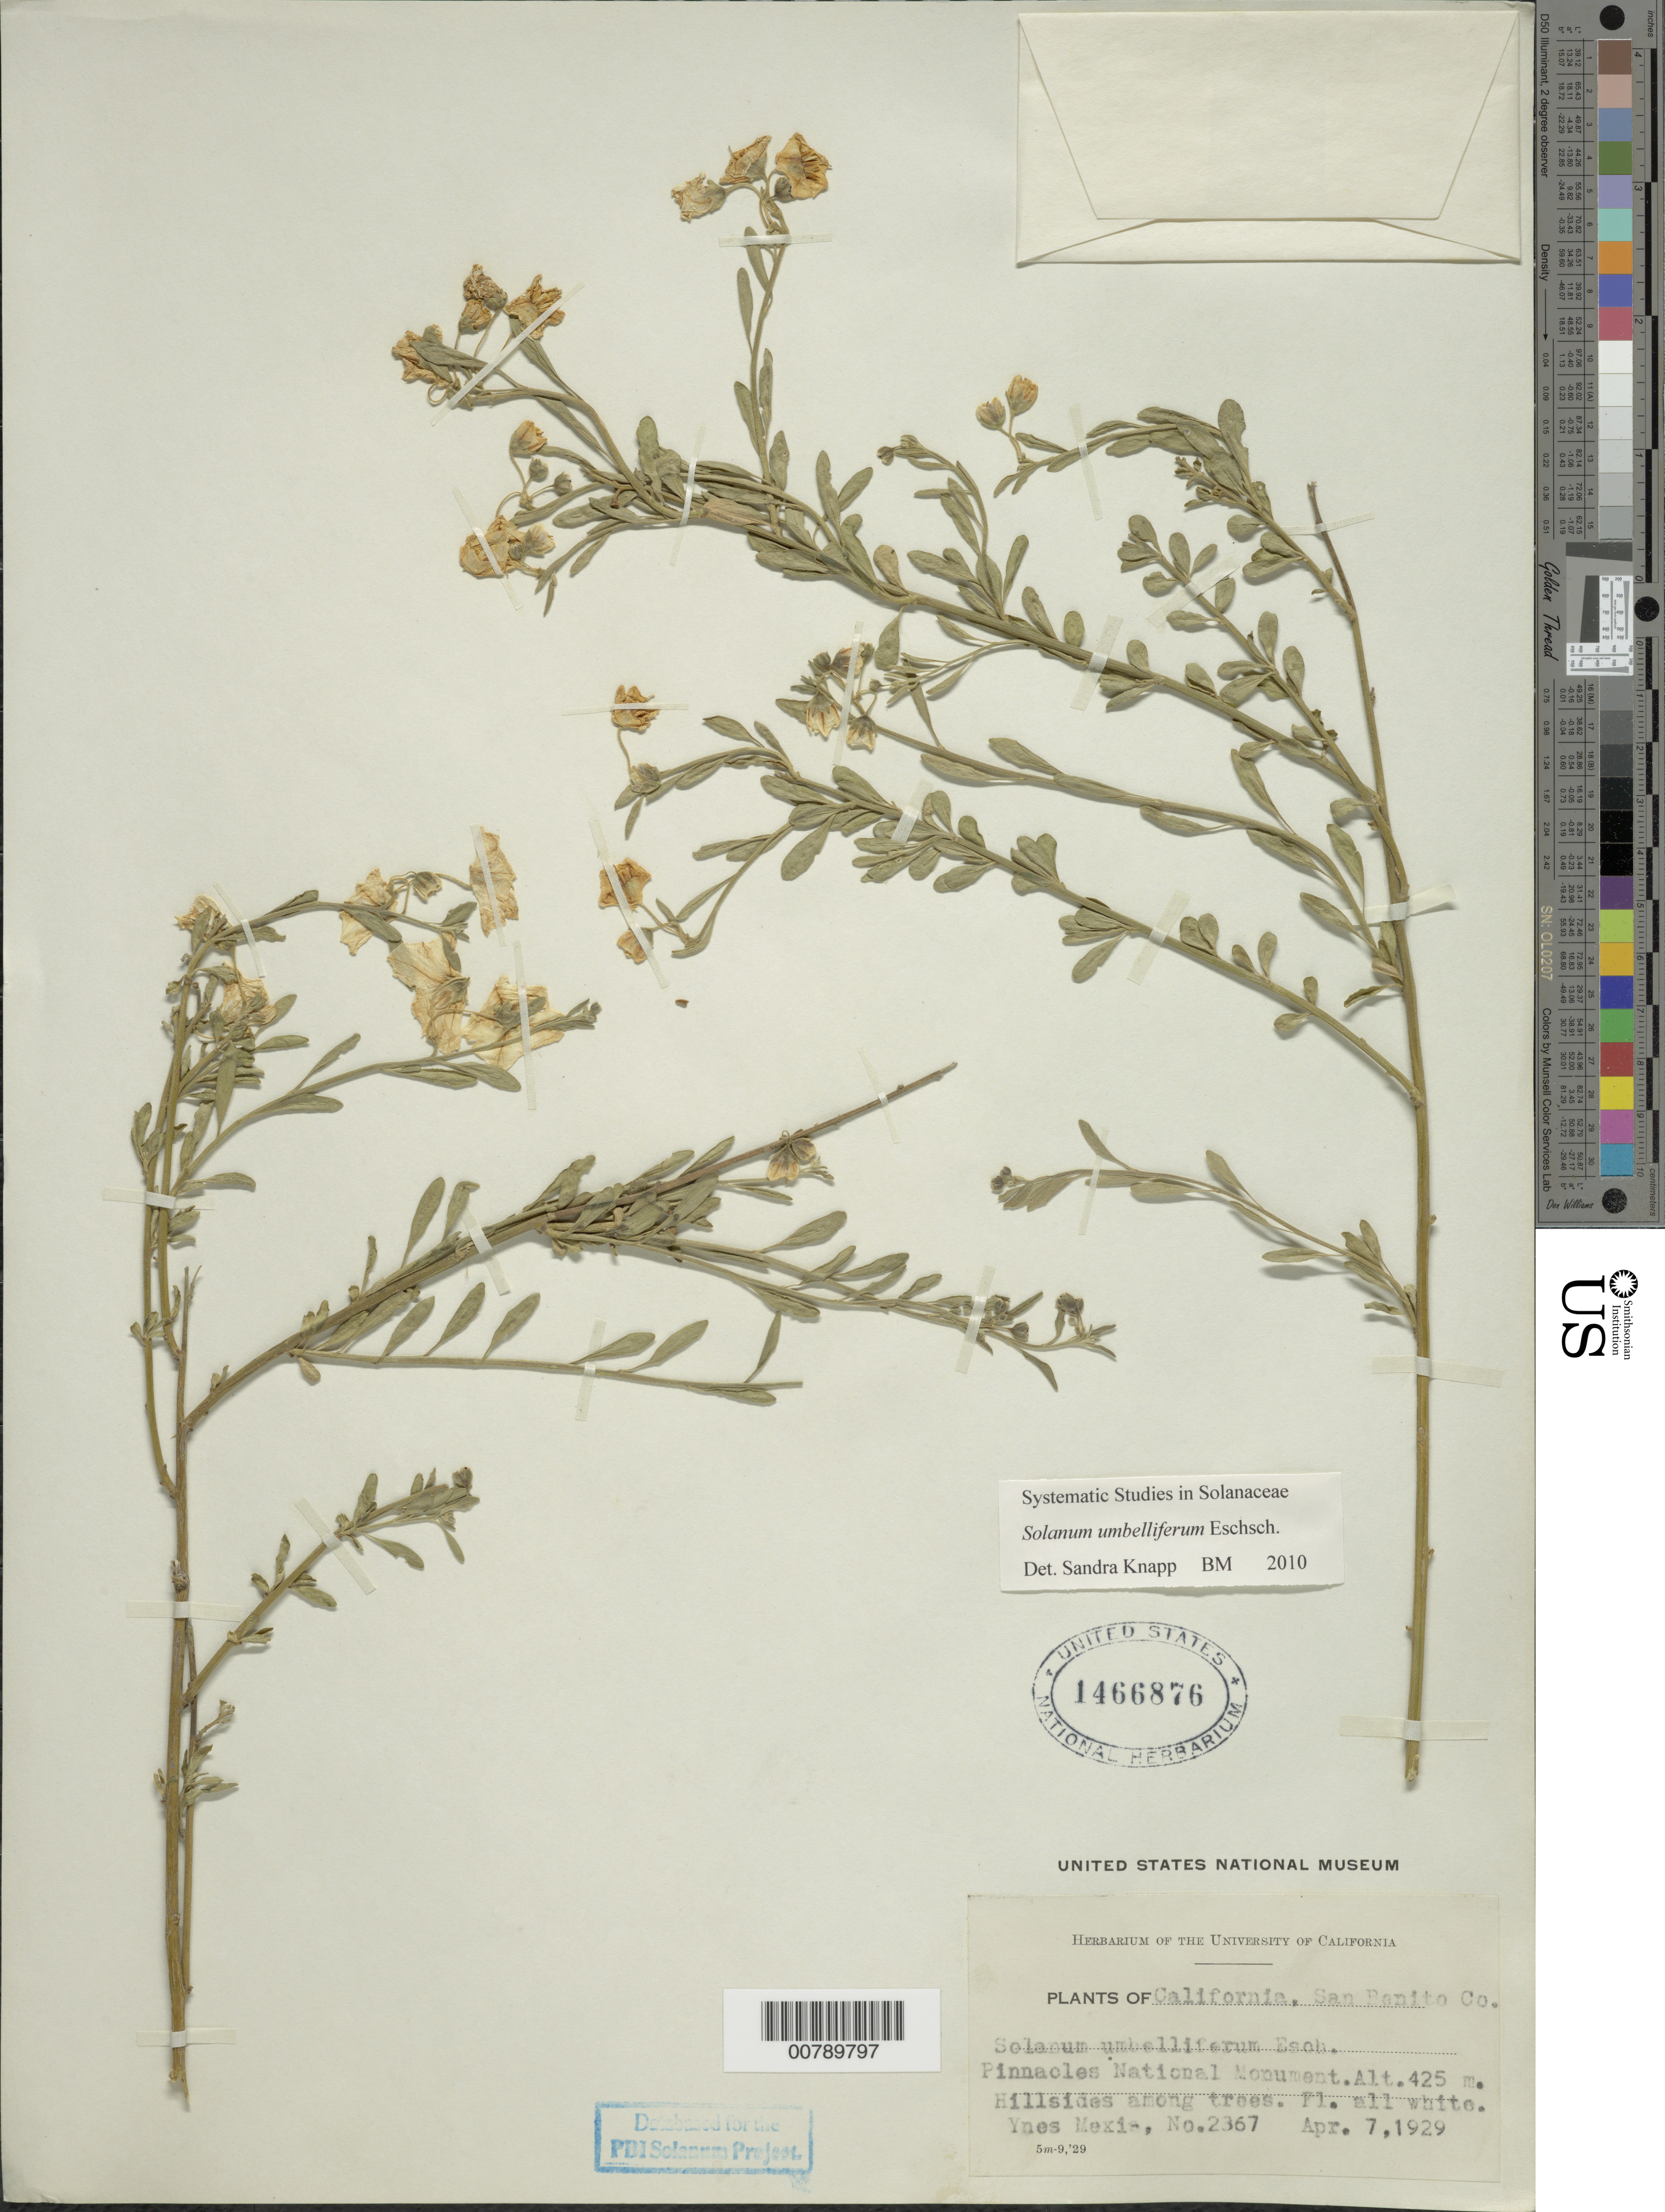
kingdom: Plantae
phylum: Tracheophyta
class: Magnoliopsida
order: Solanales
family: Solanaceae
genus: Solanum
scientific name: Solanum umbelliferum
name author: Eschsch.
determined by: Knapp, S. D.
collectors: Y. Mexia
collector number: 2367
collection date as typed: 7 Apr 1929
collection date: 1929-04-07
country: United States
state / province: California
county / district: San Benito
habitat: Hillsides among trees.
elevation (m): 425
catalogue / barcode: US 1466876